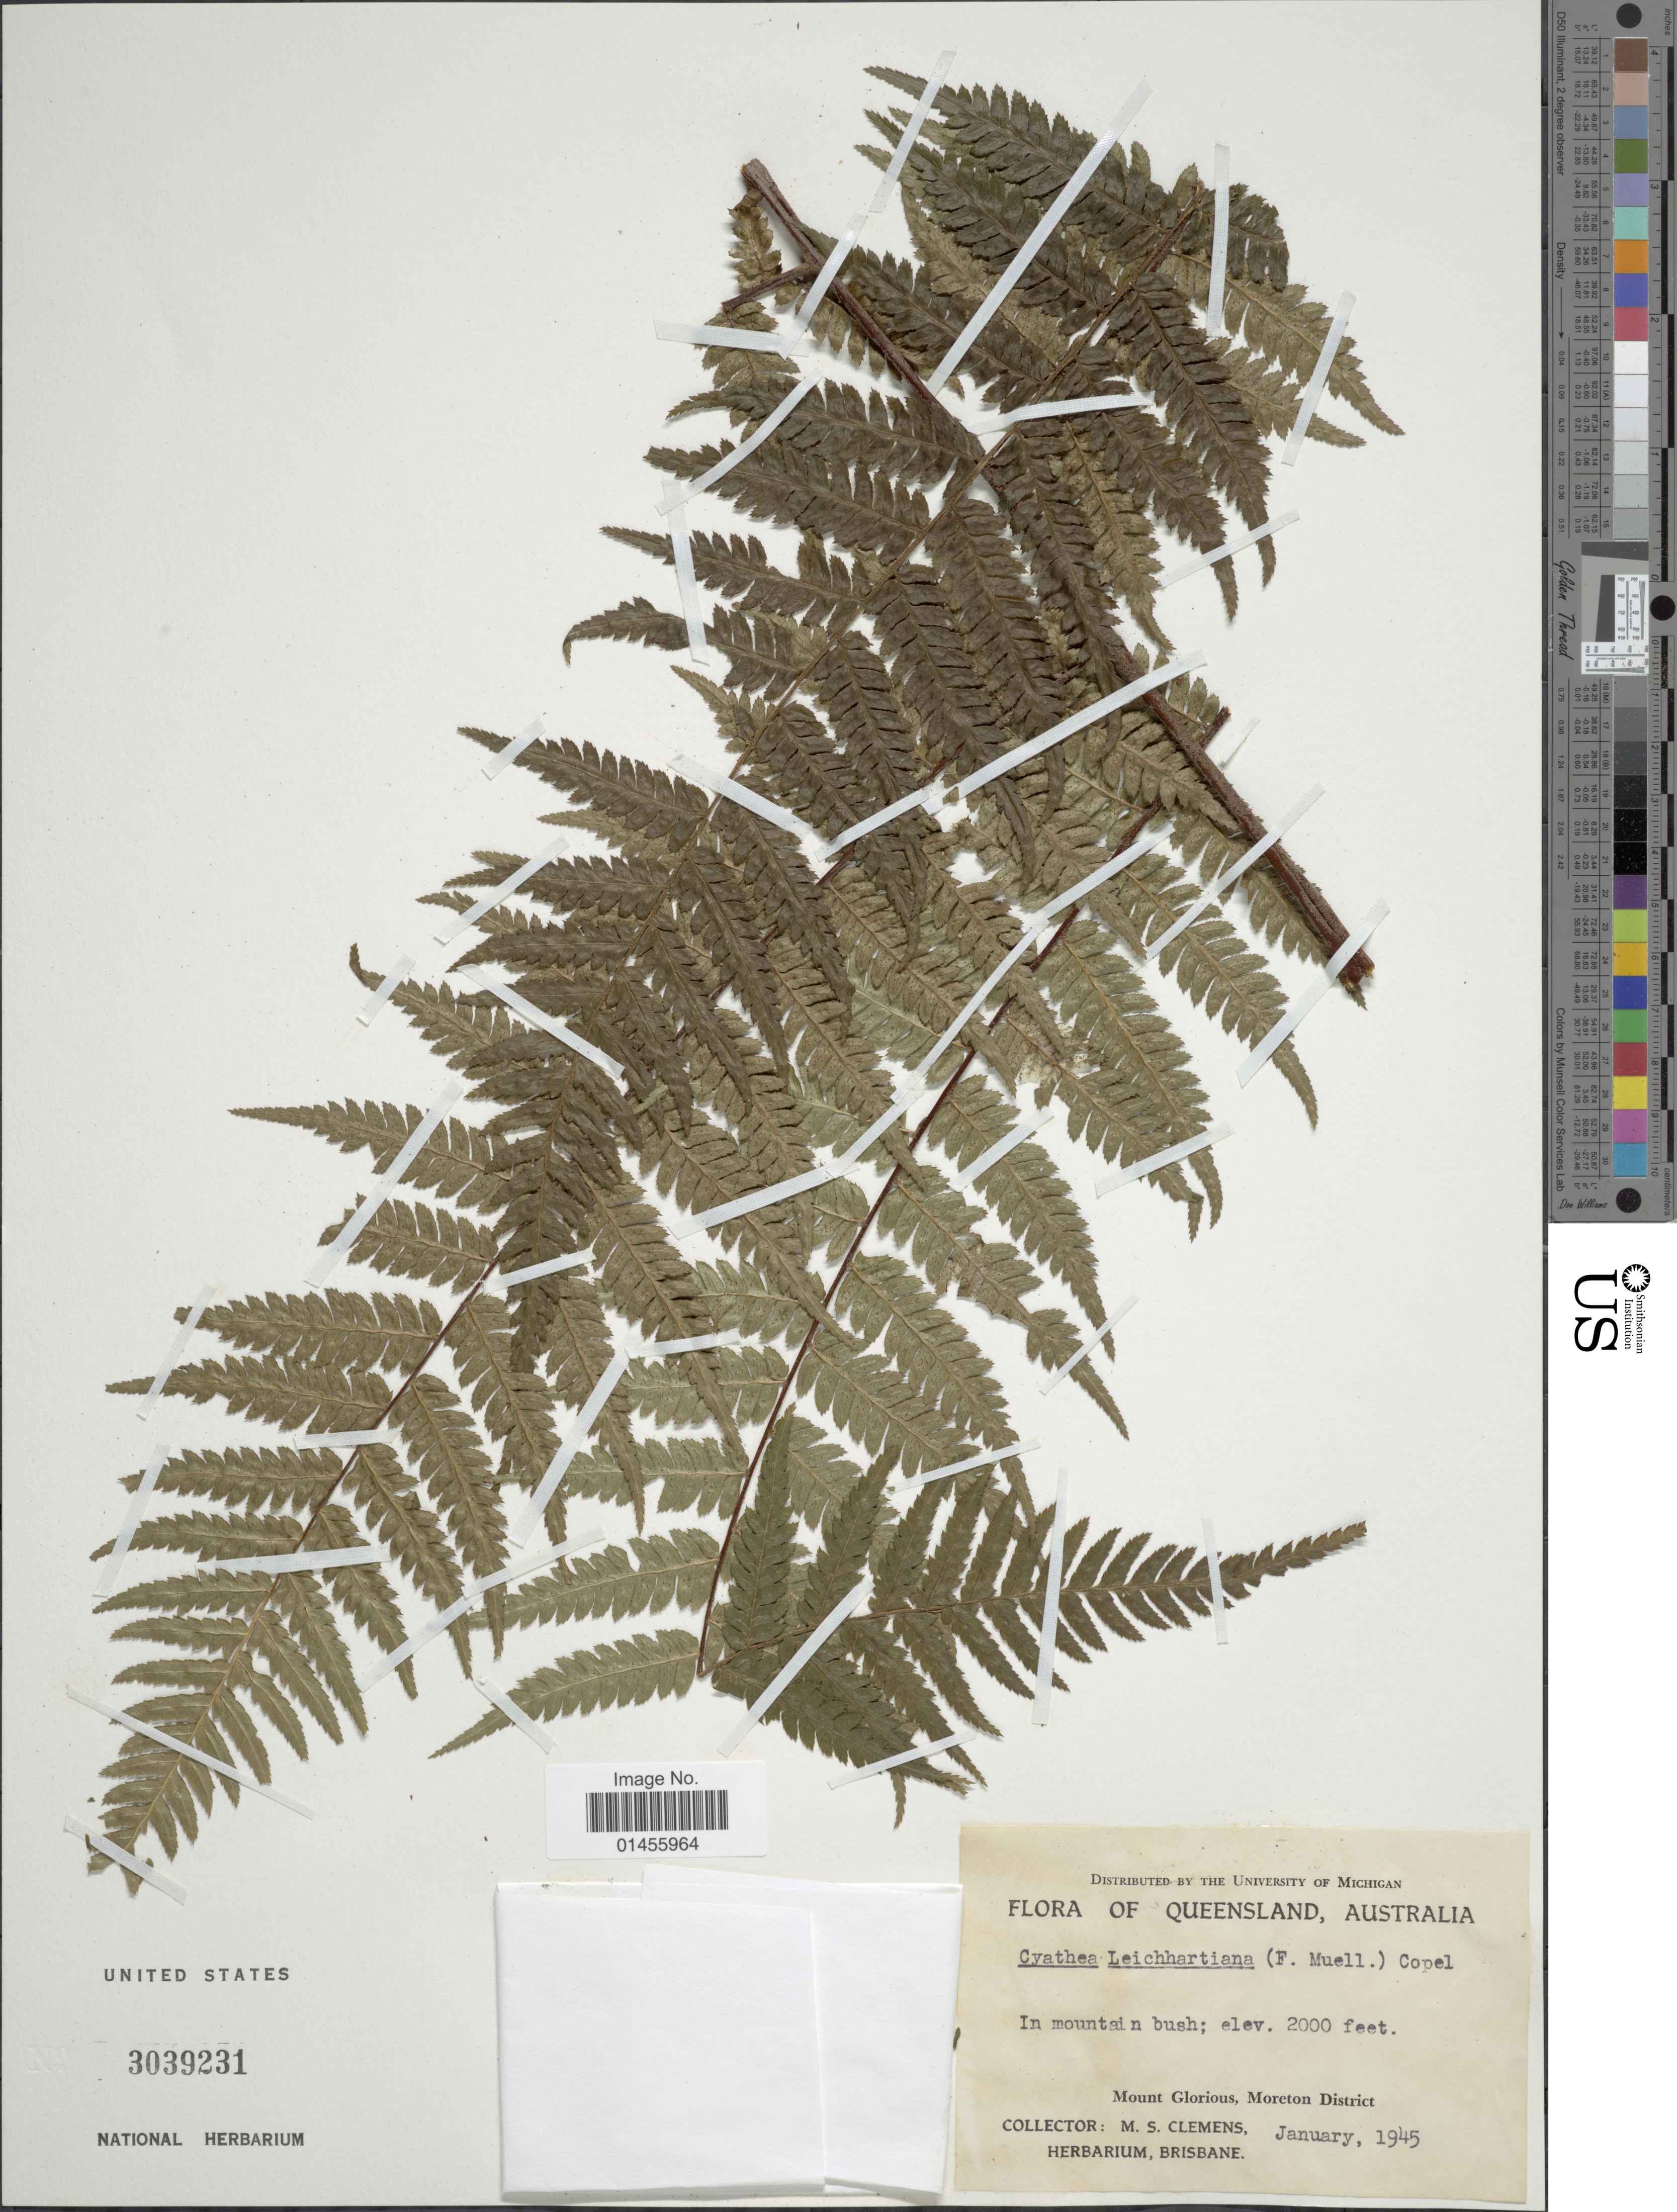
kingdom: Plantae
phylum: Tracheophyta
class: Polypodiopsida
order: Cyatheales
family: Cyatheaceae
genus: Alsophila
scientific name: Alsophila australis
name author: R. Br.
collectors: M. S. Clemens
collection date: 1945-01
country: Australia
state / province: Queensland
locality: Mount Glorious, Moreton District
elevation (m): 610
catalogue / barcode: US 3039231